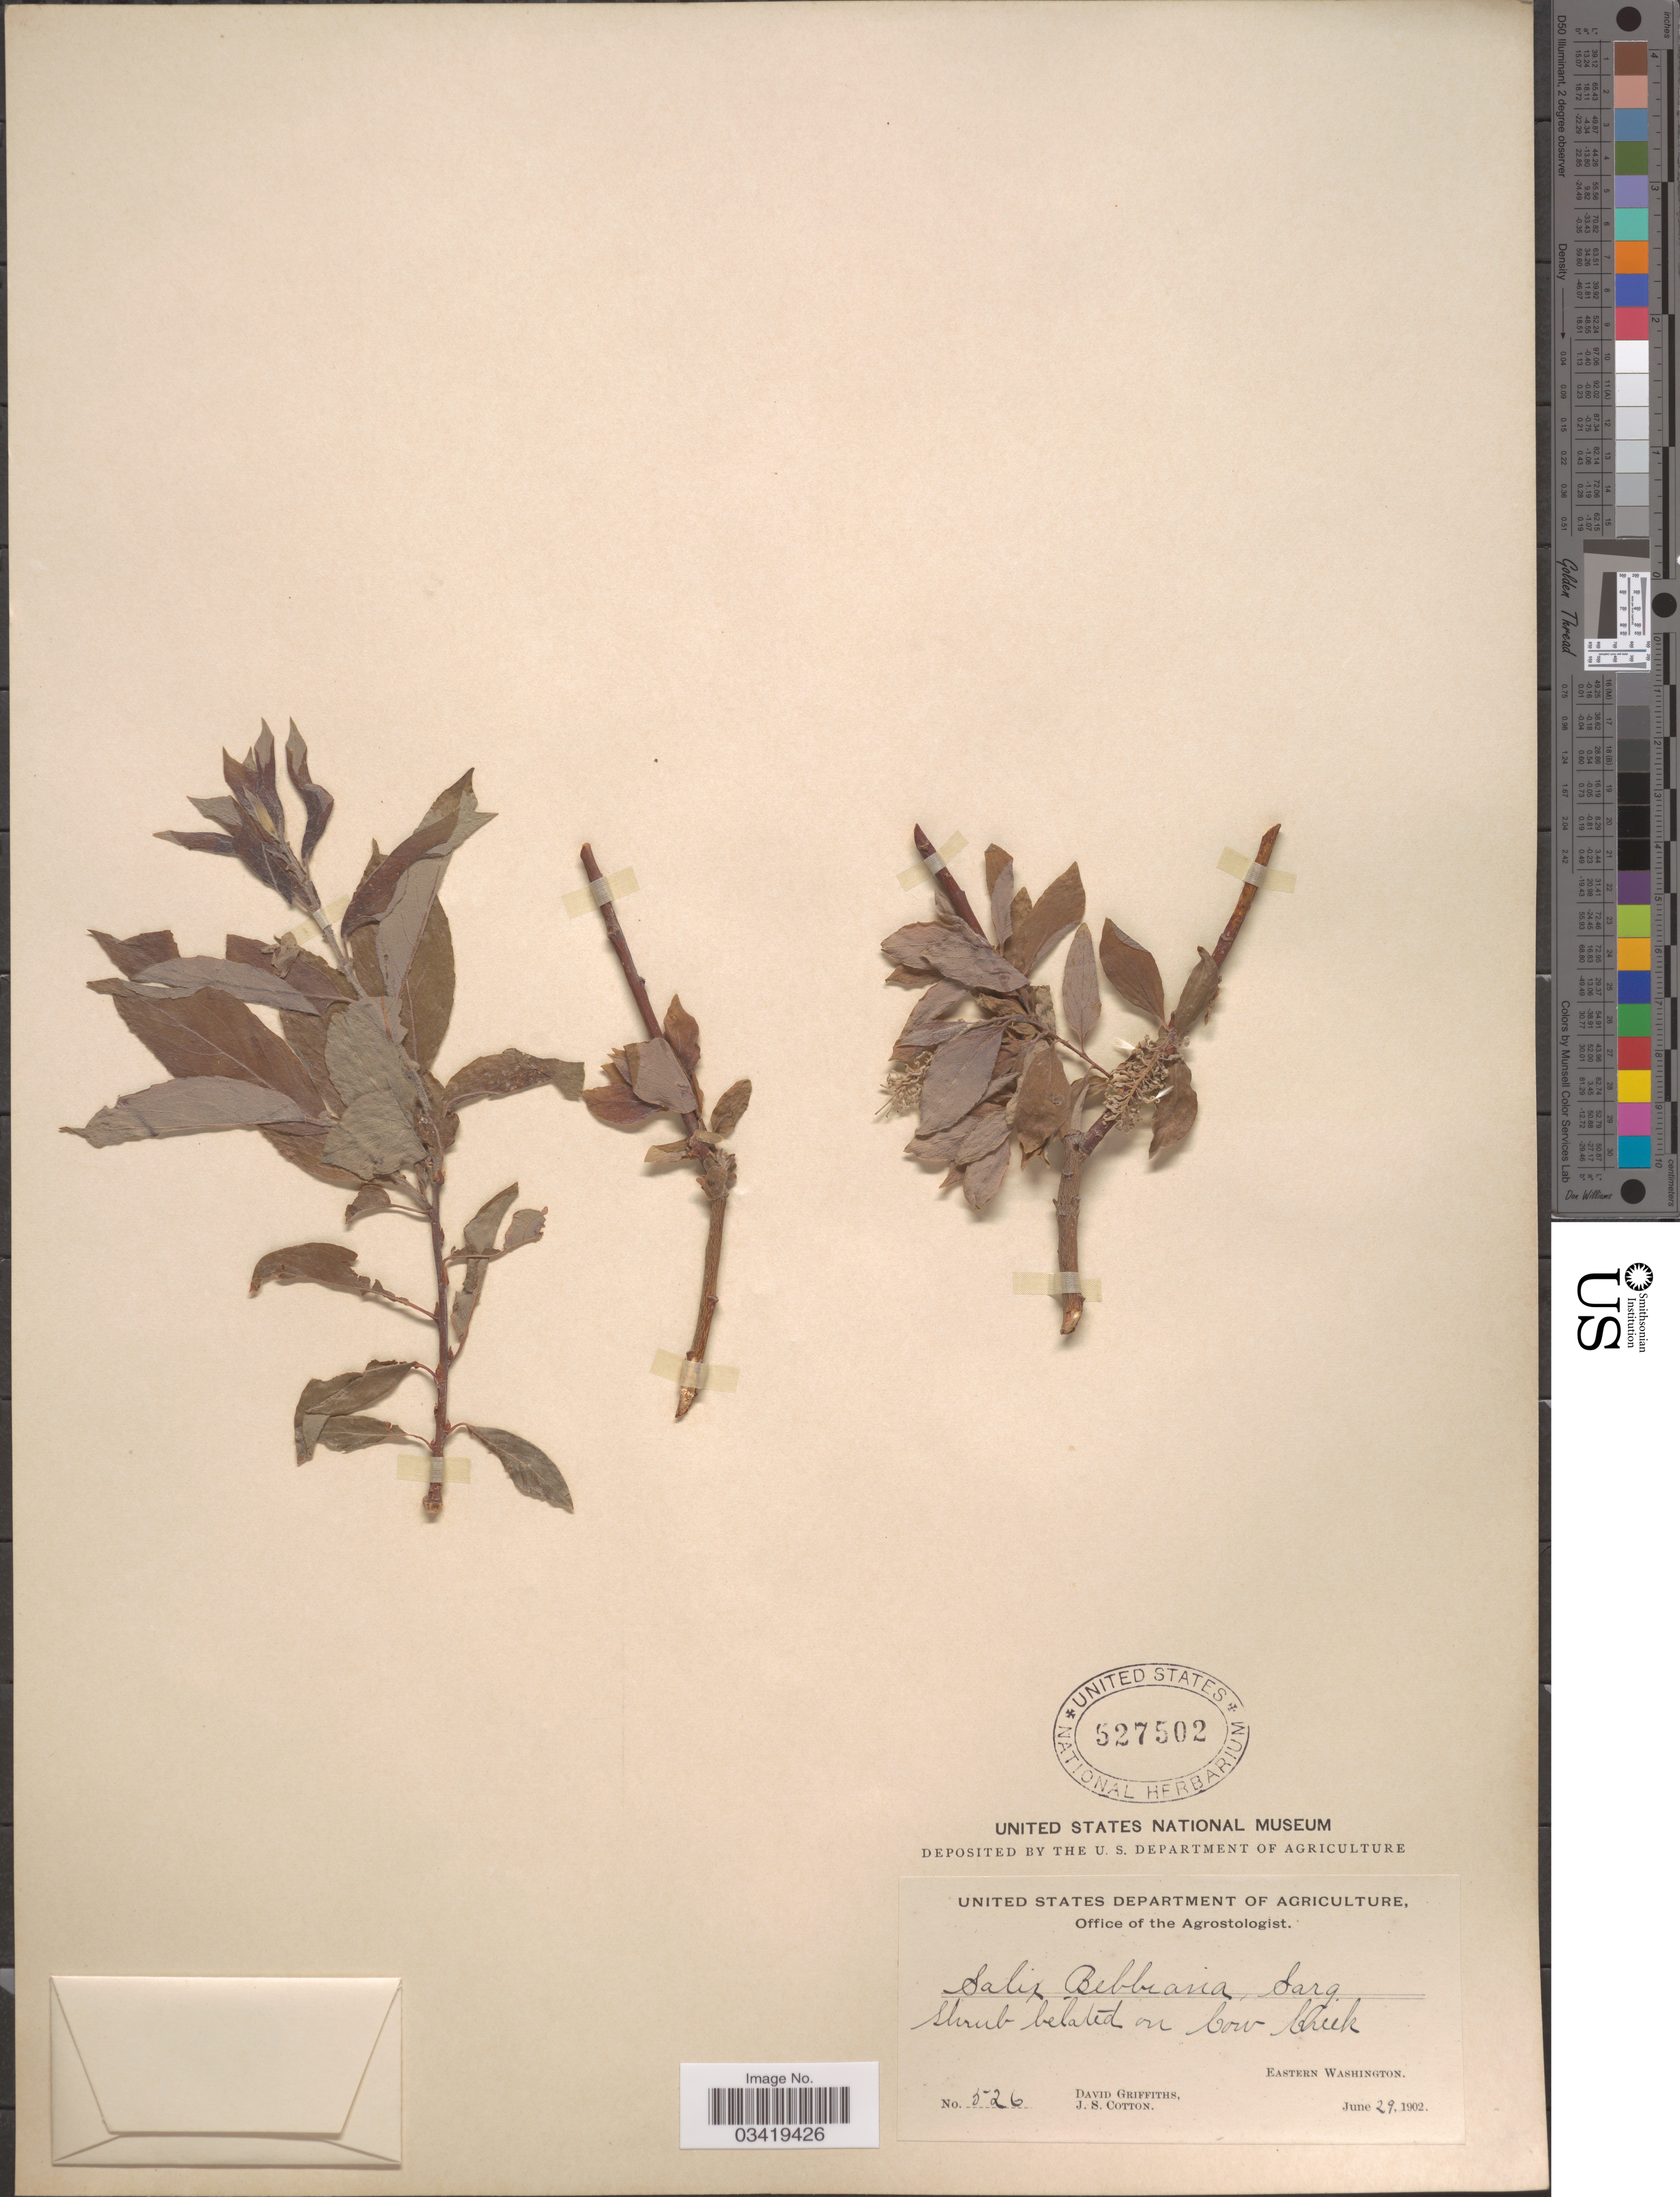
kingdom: Plantae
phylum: Tracheophyta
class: Magnoliopsida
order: Malpighiales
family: Salicaceae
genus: Salix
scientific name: Salix bebbiana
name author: Sarg.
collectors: D. Griffiths & J. S. Cotton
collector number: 526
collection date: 1902-06-29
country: United States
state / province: Washington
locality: On Cow Creek. Eastern Washington.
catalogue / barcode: US 527502